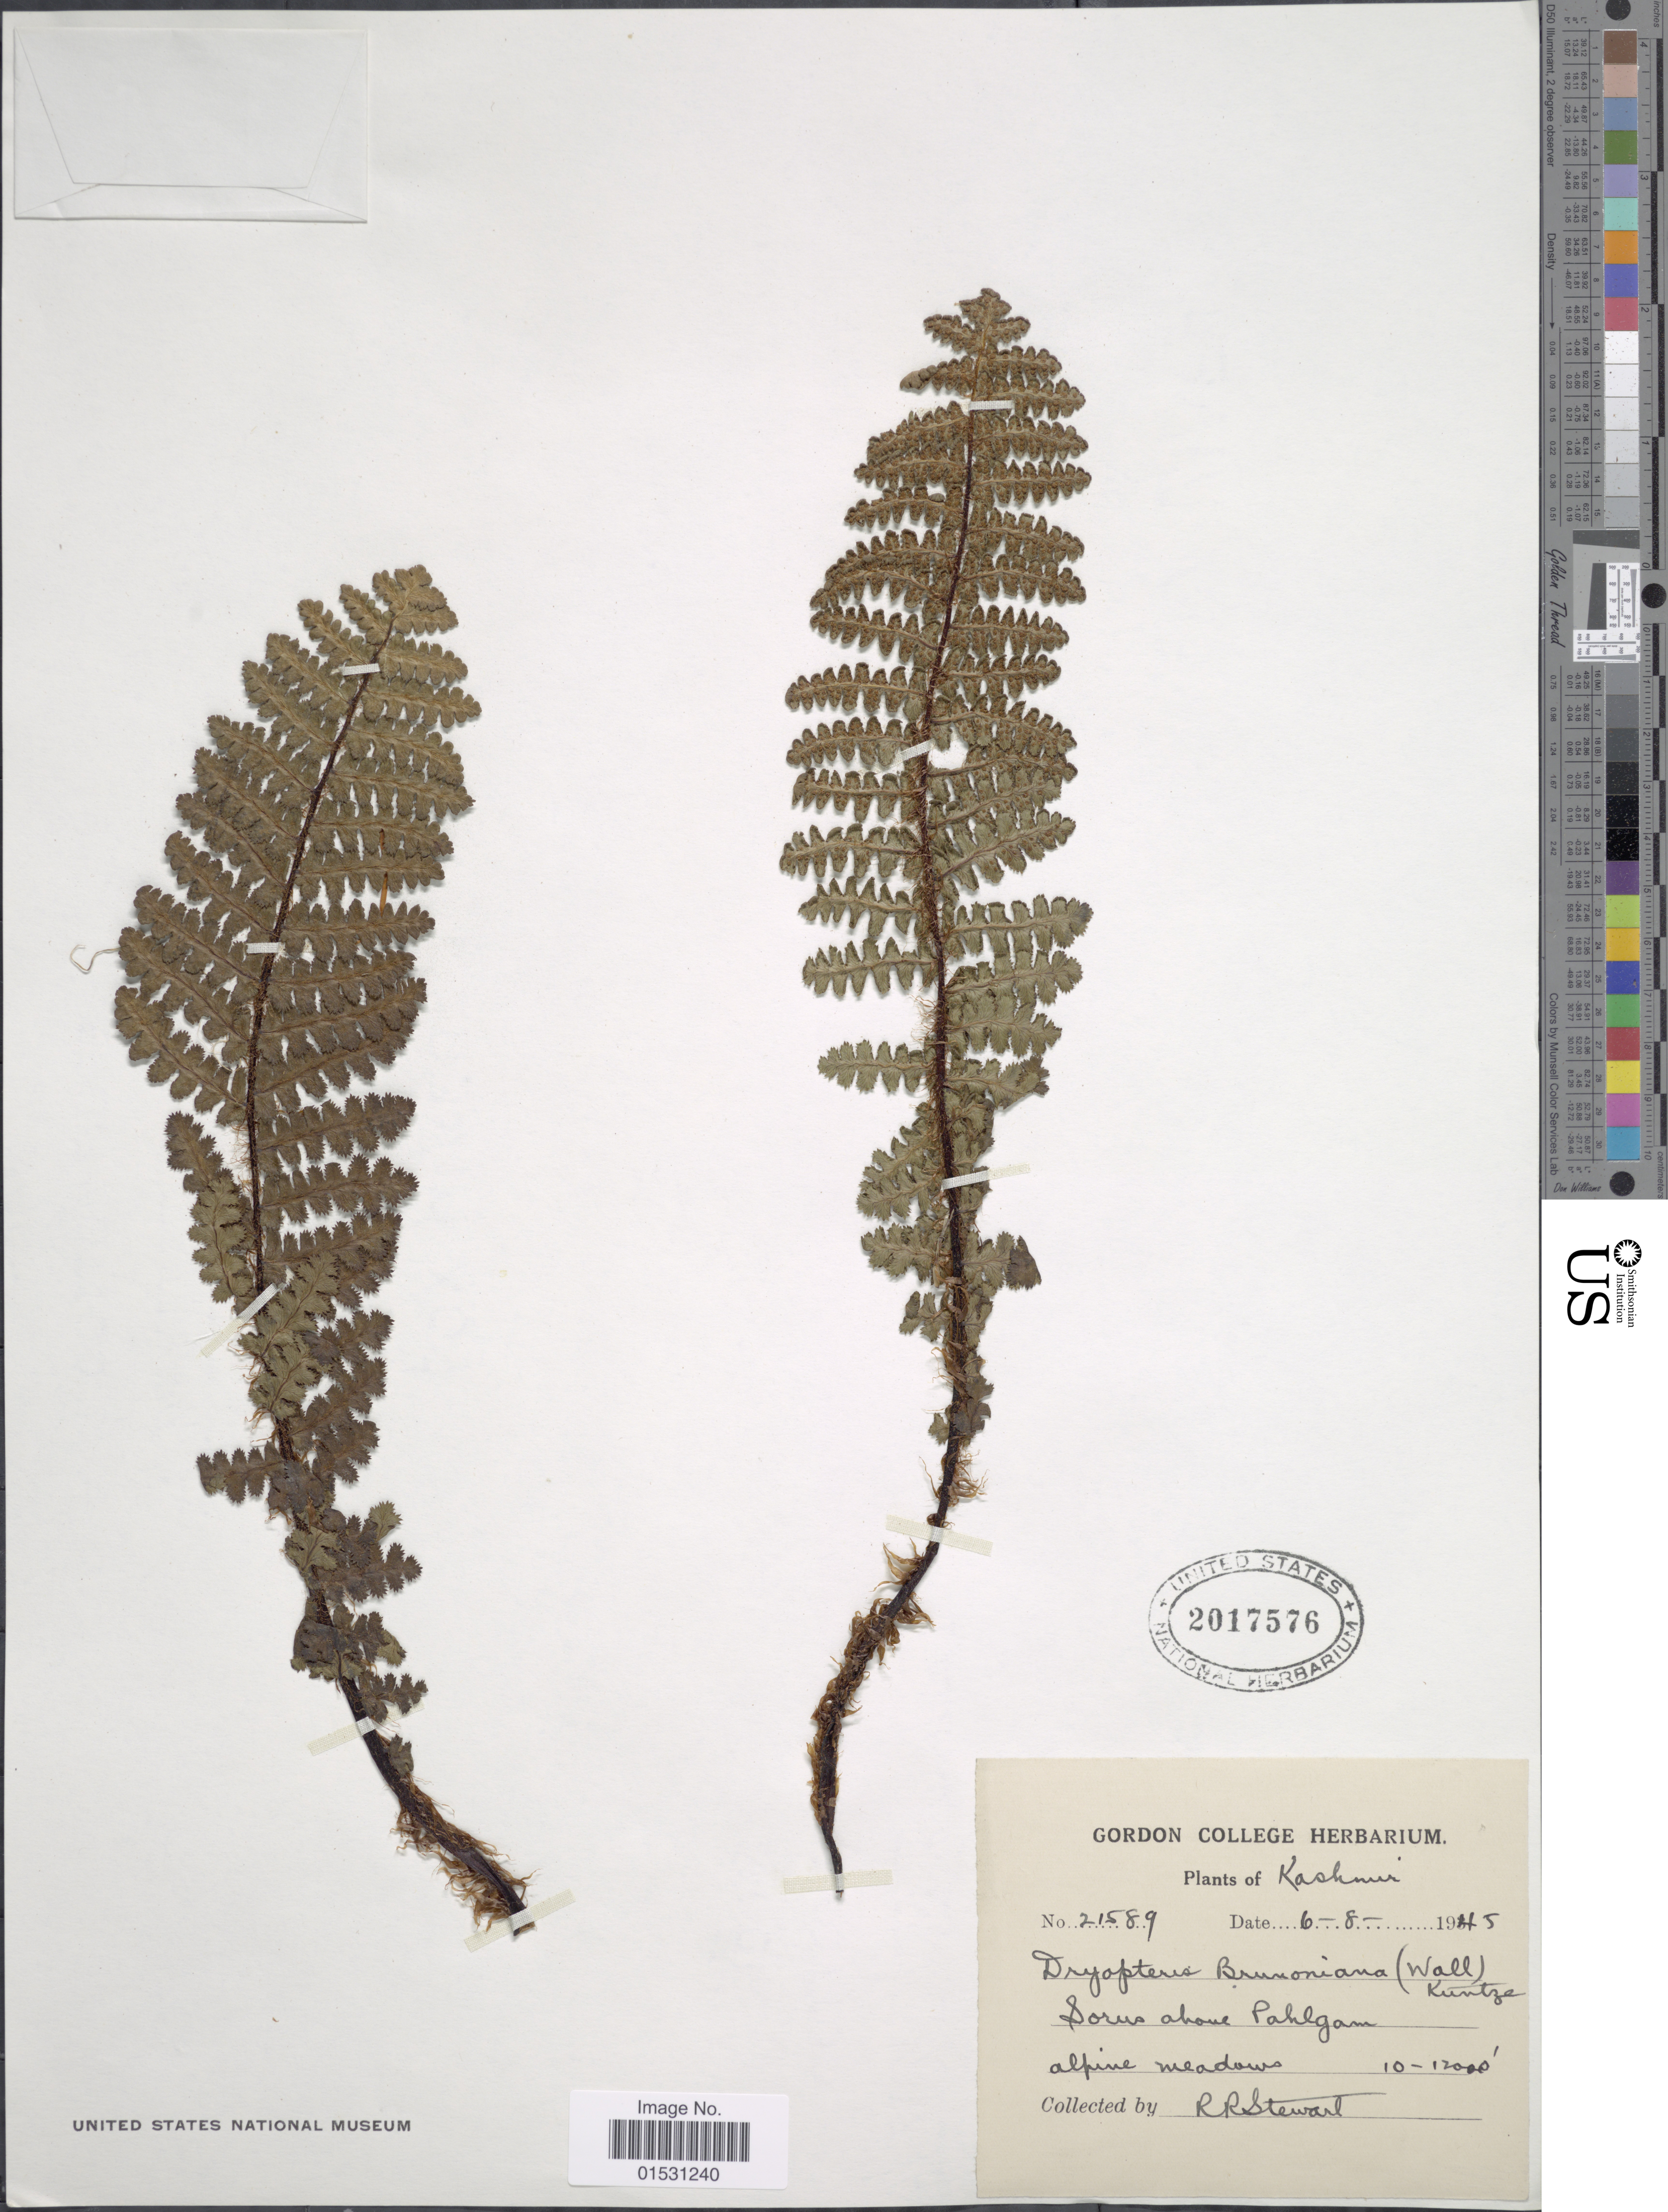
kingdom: Plantae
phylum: Tracheophyta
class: Polypodiopsida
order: Polypodiales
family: Athyriaceae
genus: Athyrium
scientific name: Athyrium wallickianum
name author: Ching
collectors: R. R. Stewart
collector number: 21589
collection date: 1945-08-06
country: India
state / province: Jammu and Kashmir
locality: Kashmir. Sorus above Pahlgam. Alpine meadows.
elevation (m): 3048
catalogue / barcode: US 2017576